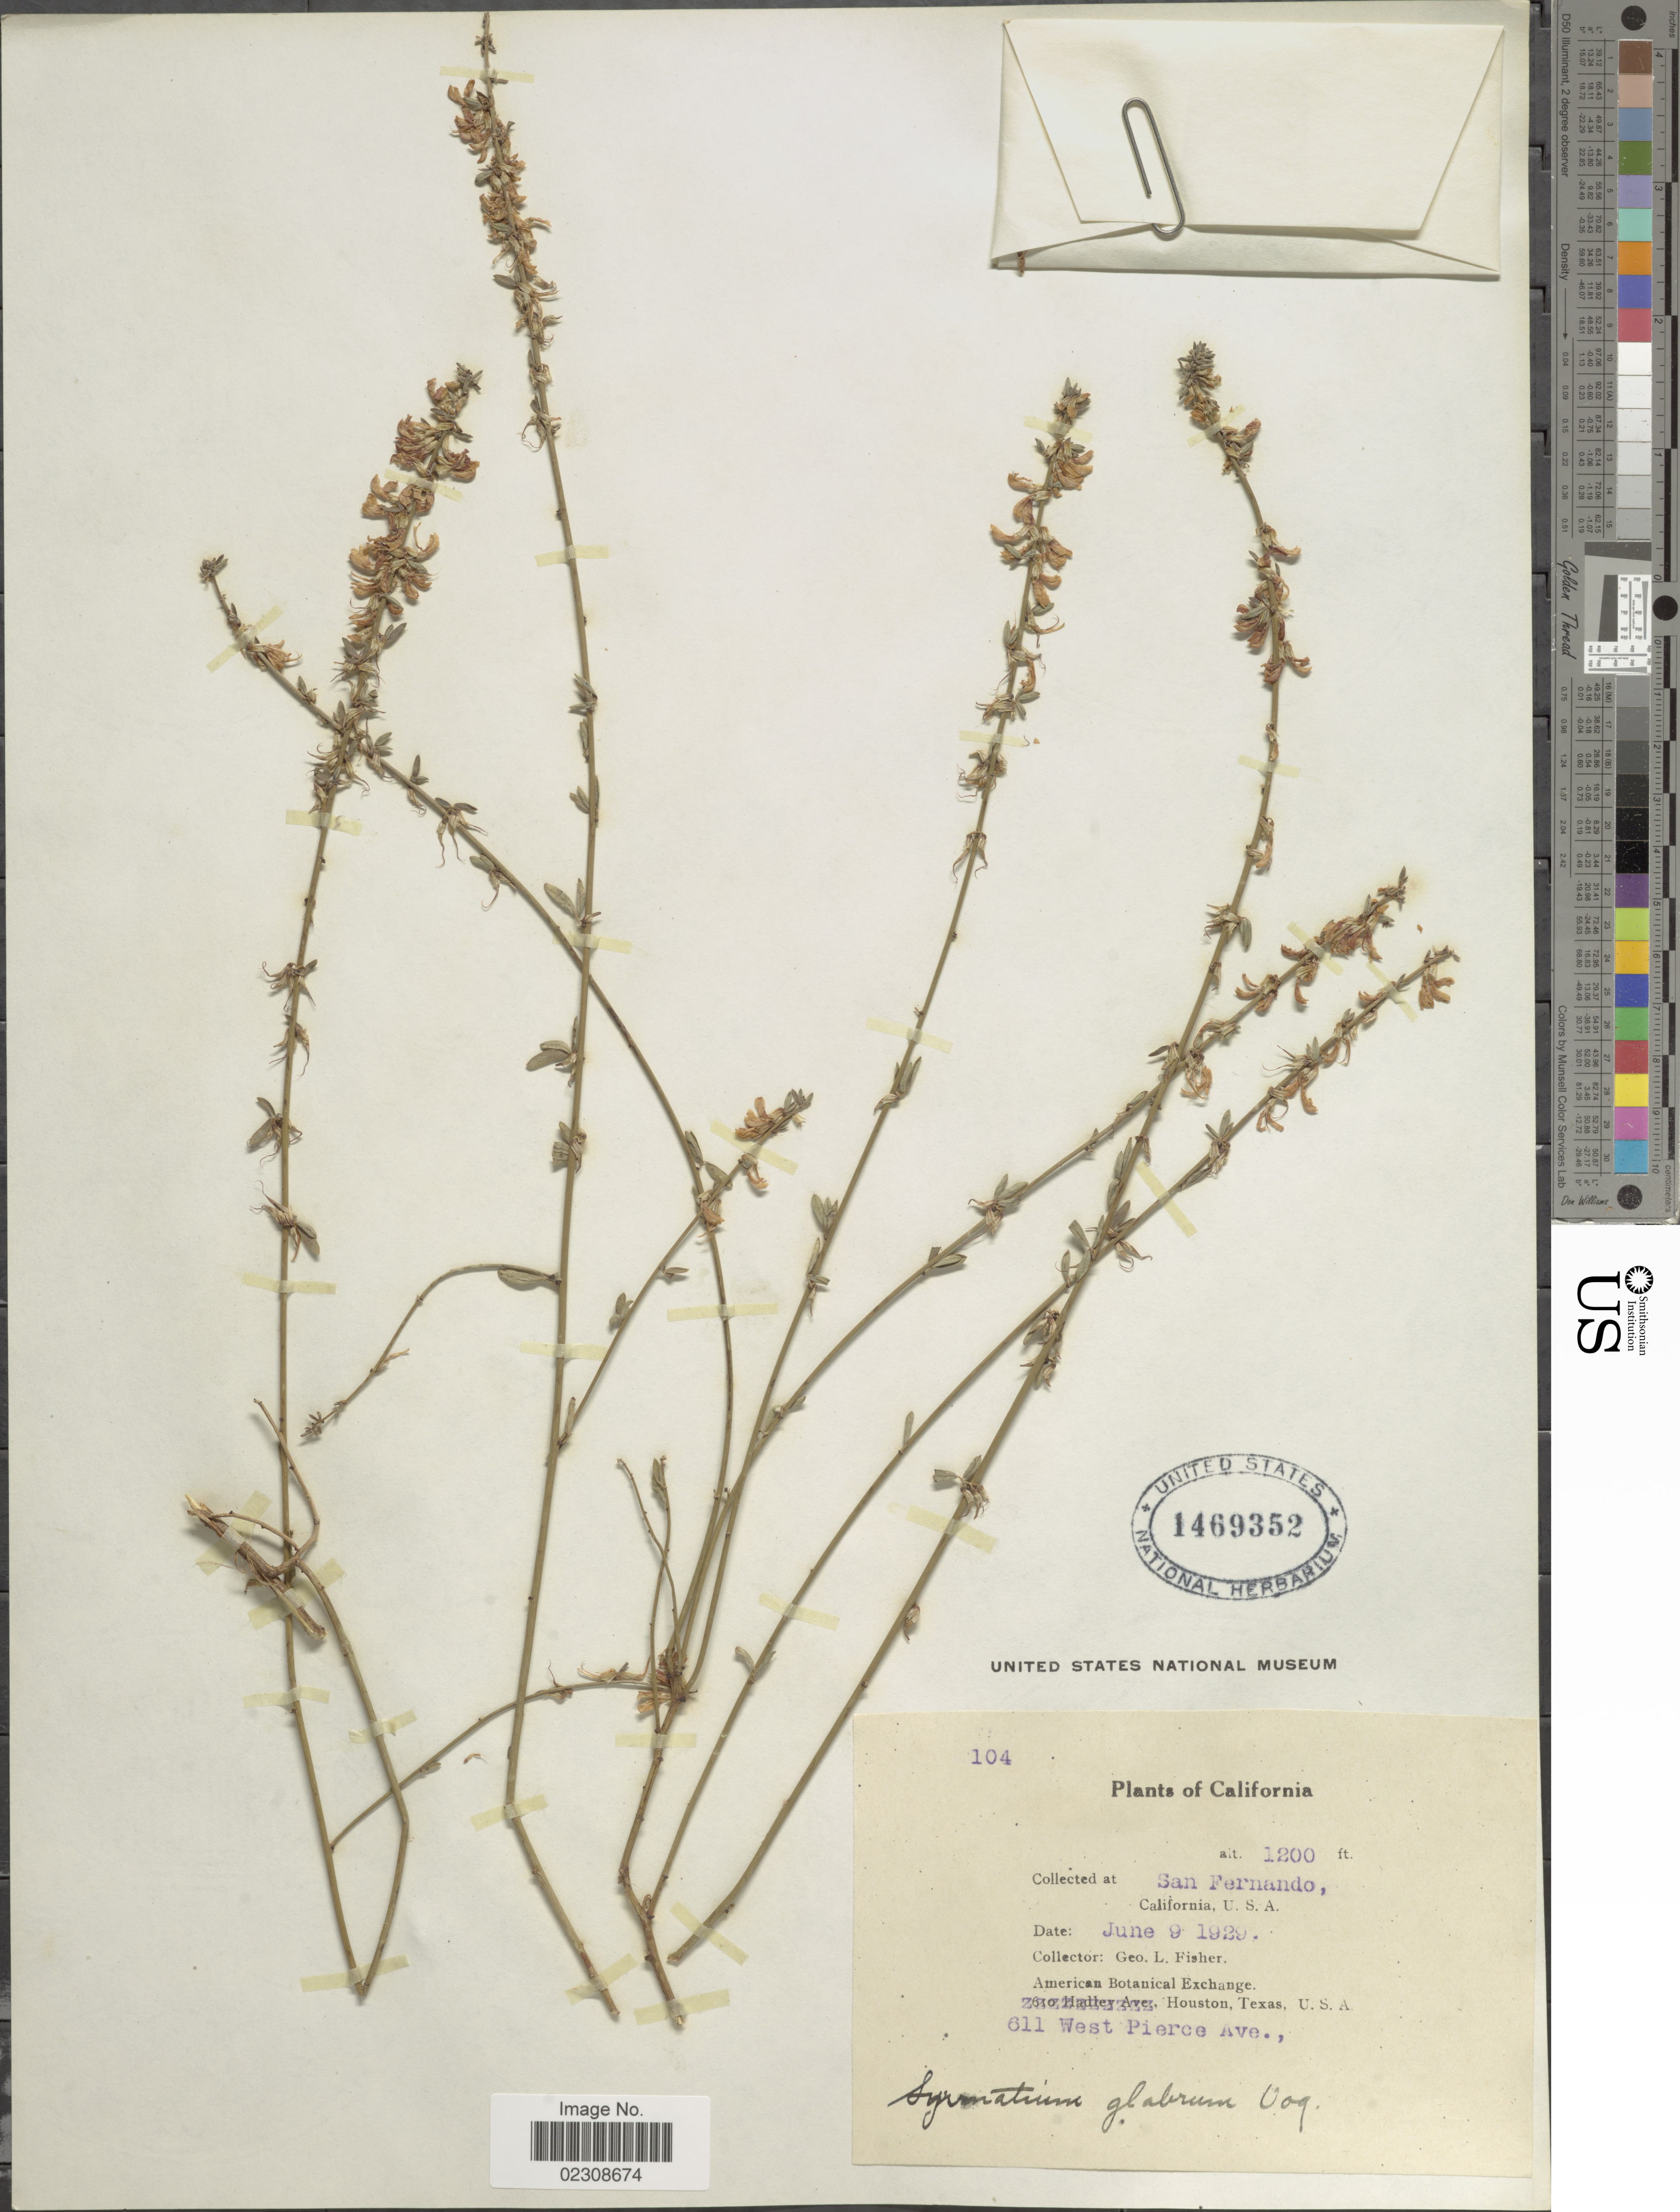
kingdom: Plantae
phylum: Tracheophyta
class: Magnoliopsida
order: Fabales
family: Fabaceae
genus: Syrmatium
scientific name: Syrmatium glabrum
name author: Vogel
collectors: G. L. Fisher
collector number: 104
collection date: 1929-06-09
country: United States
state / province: California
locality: San Fernando, U.S.A.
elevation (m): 366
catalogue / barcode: US 1469352